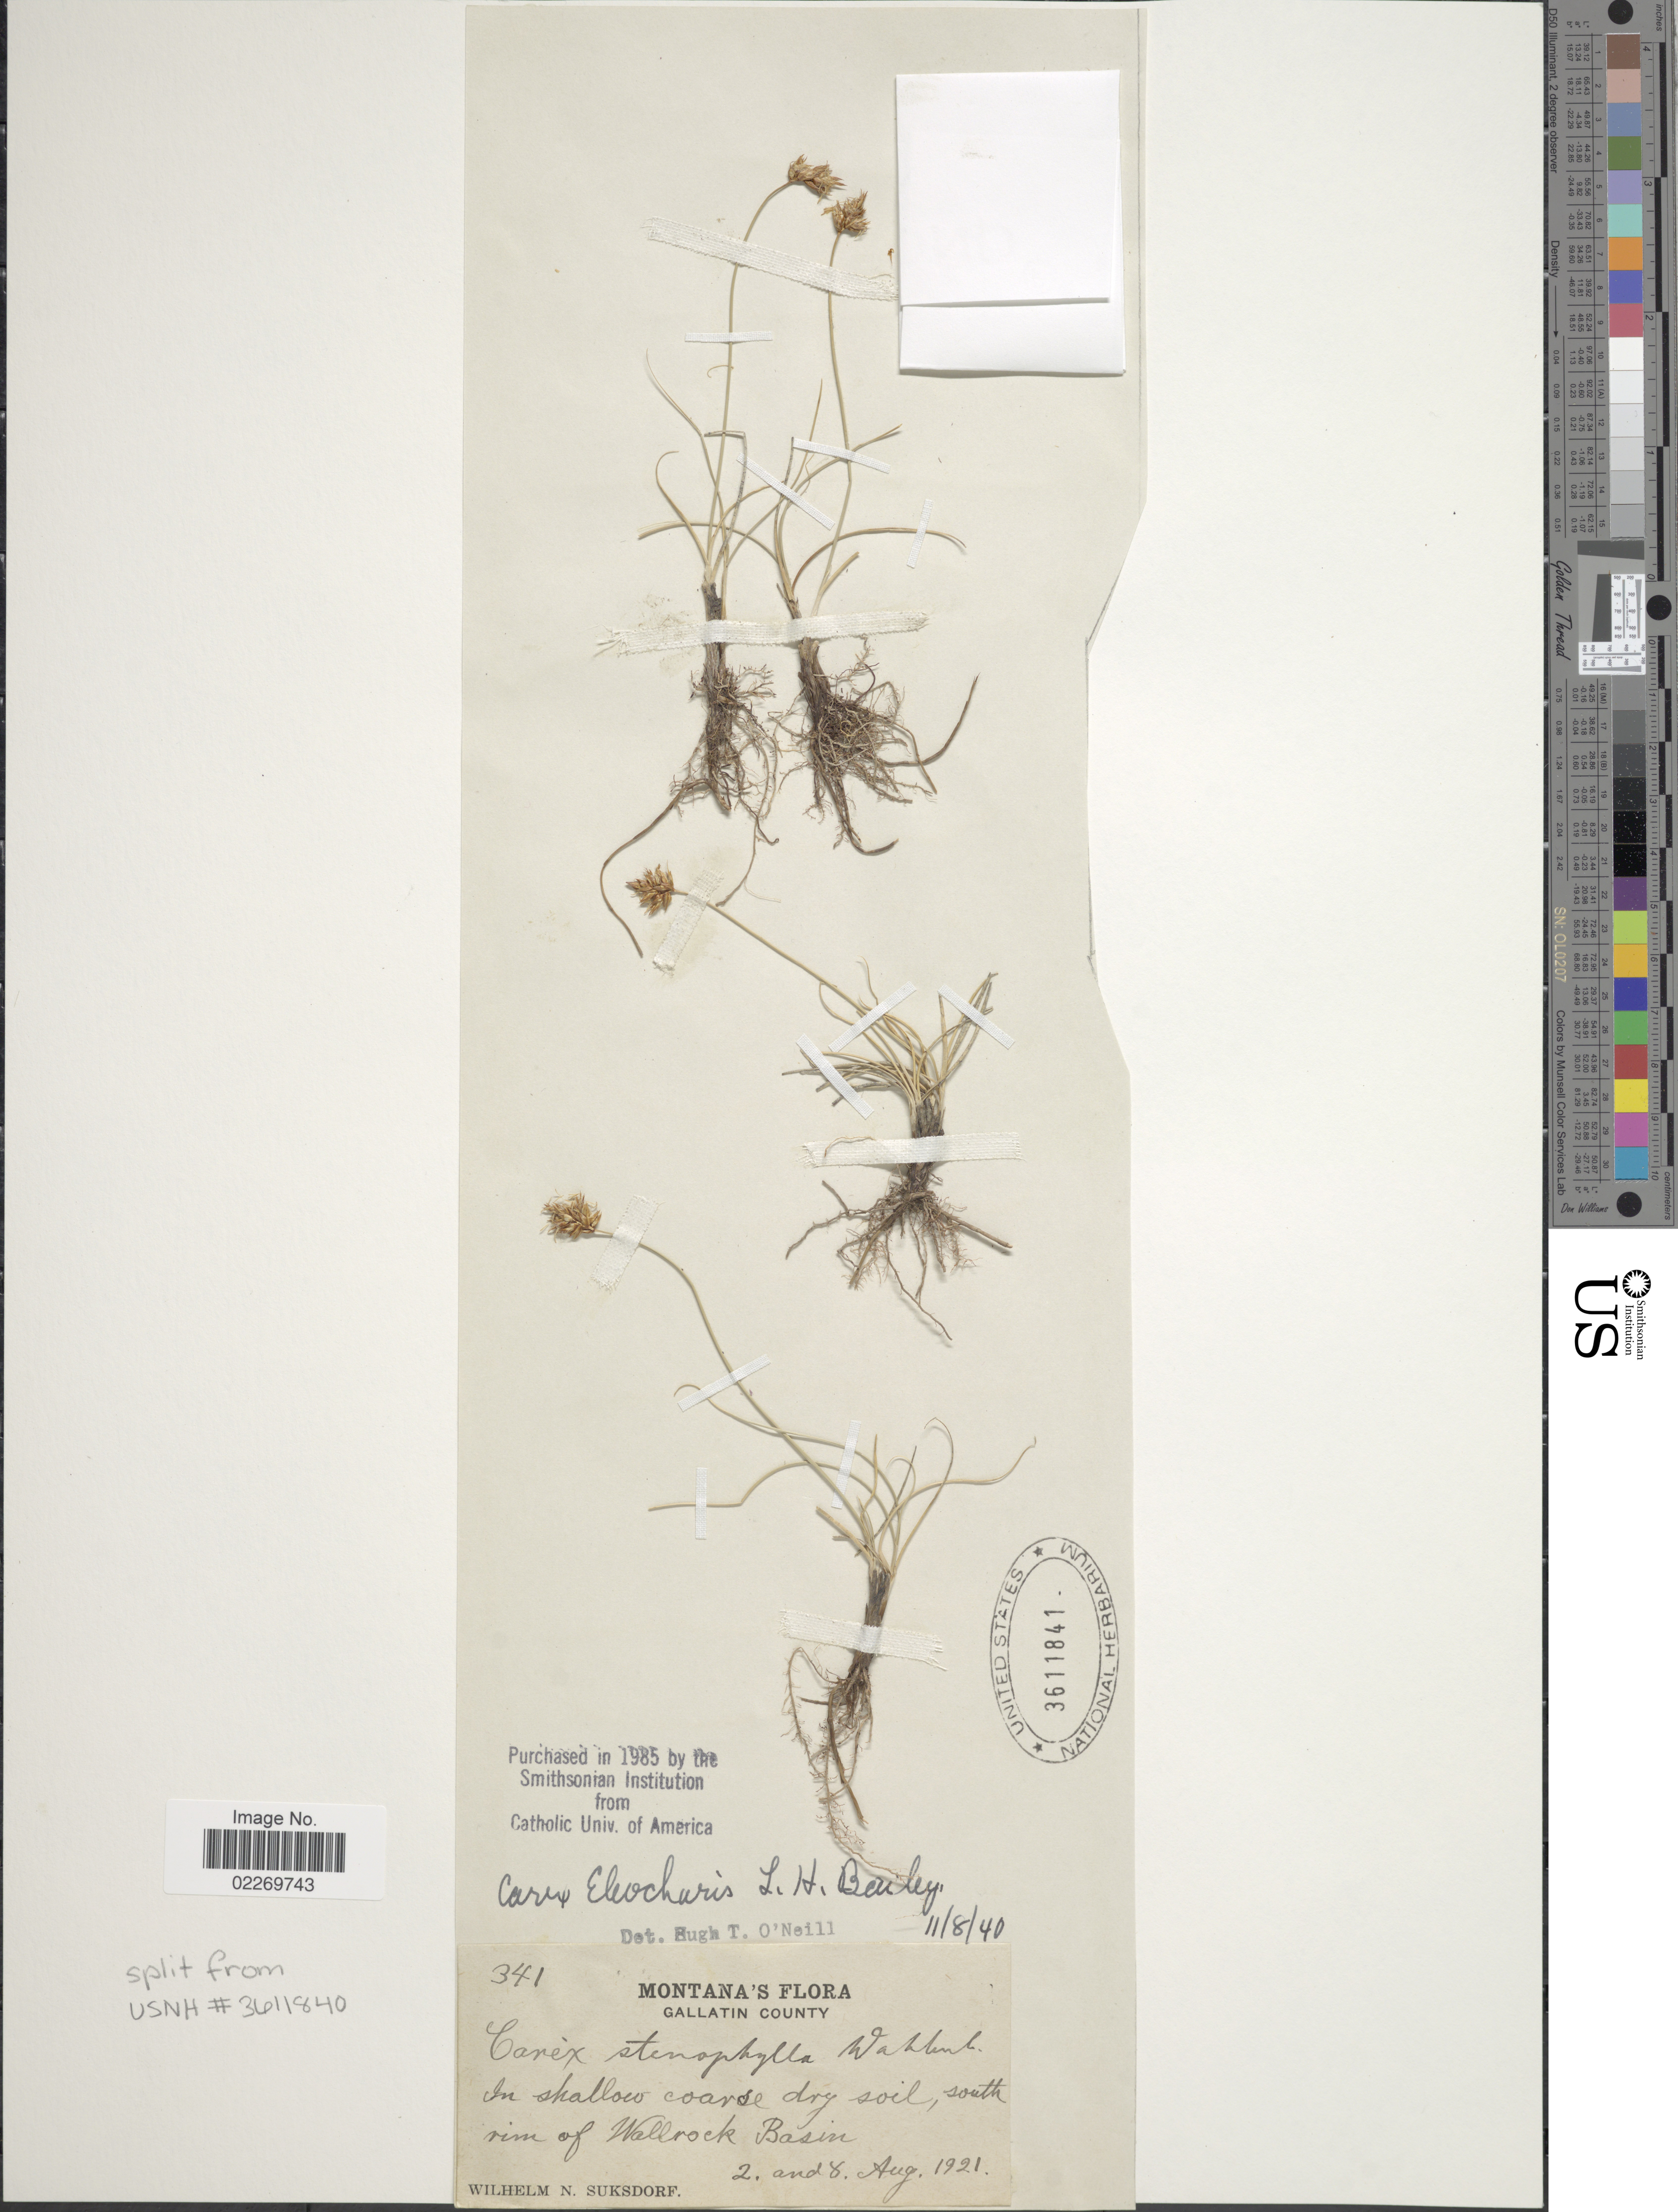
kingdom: Plantae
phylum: Tracheophyta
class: Liliopsida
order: Poales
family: Cyperaceae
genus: Carex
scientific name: Carex eleocharis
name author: L.H. Bailey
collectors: W. N. Suksdorf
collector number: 341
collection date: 1921-08-02/1921-08-08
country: United States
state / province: Montana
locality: In shallow coarse dry soil, south rim of Wallrock Basin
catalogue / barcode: US 3611841